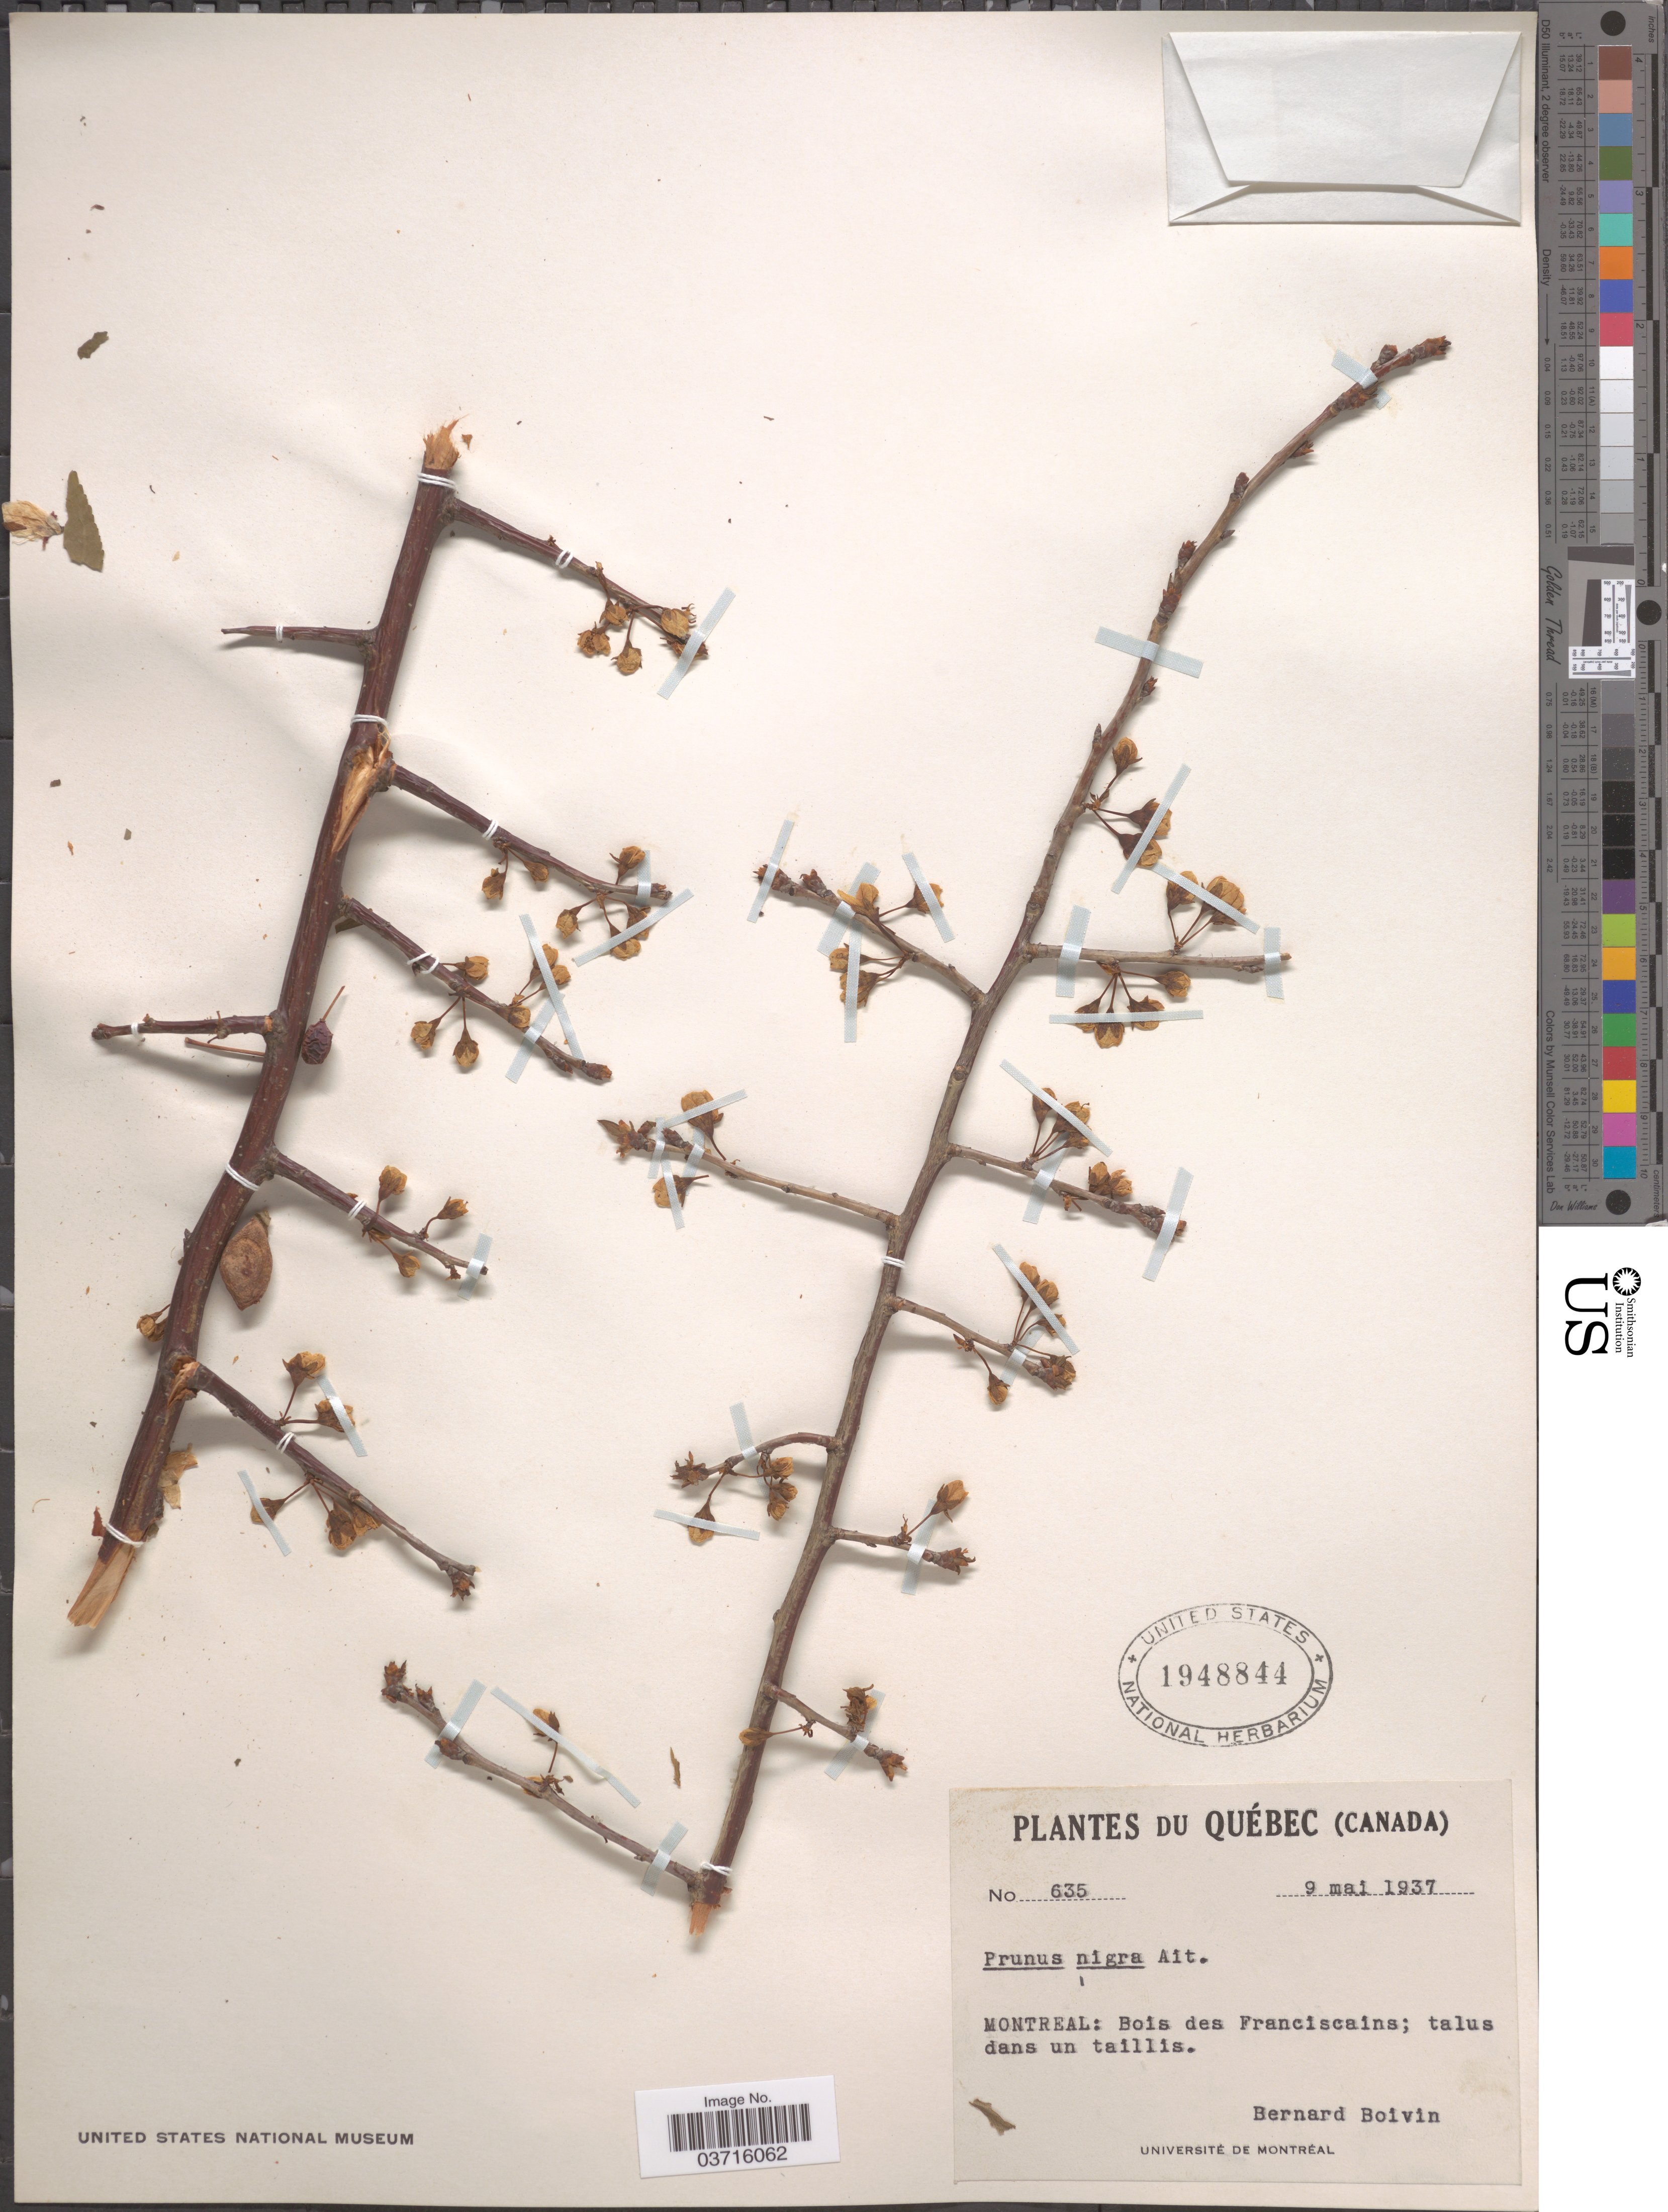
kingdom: Plantae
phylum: Tracheophyta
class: Magnoliopsida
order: Rosales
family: Rosaceae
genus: Prunus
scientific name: Prunus nigra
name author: Wight & Hedrick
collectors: J. R. B. Boivin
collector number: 635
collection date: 1937-05-09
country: Canada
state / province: Quebec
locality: Montreal: Bois des Franciscains.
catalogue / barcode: US 1948844